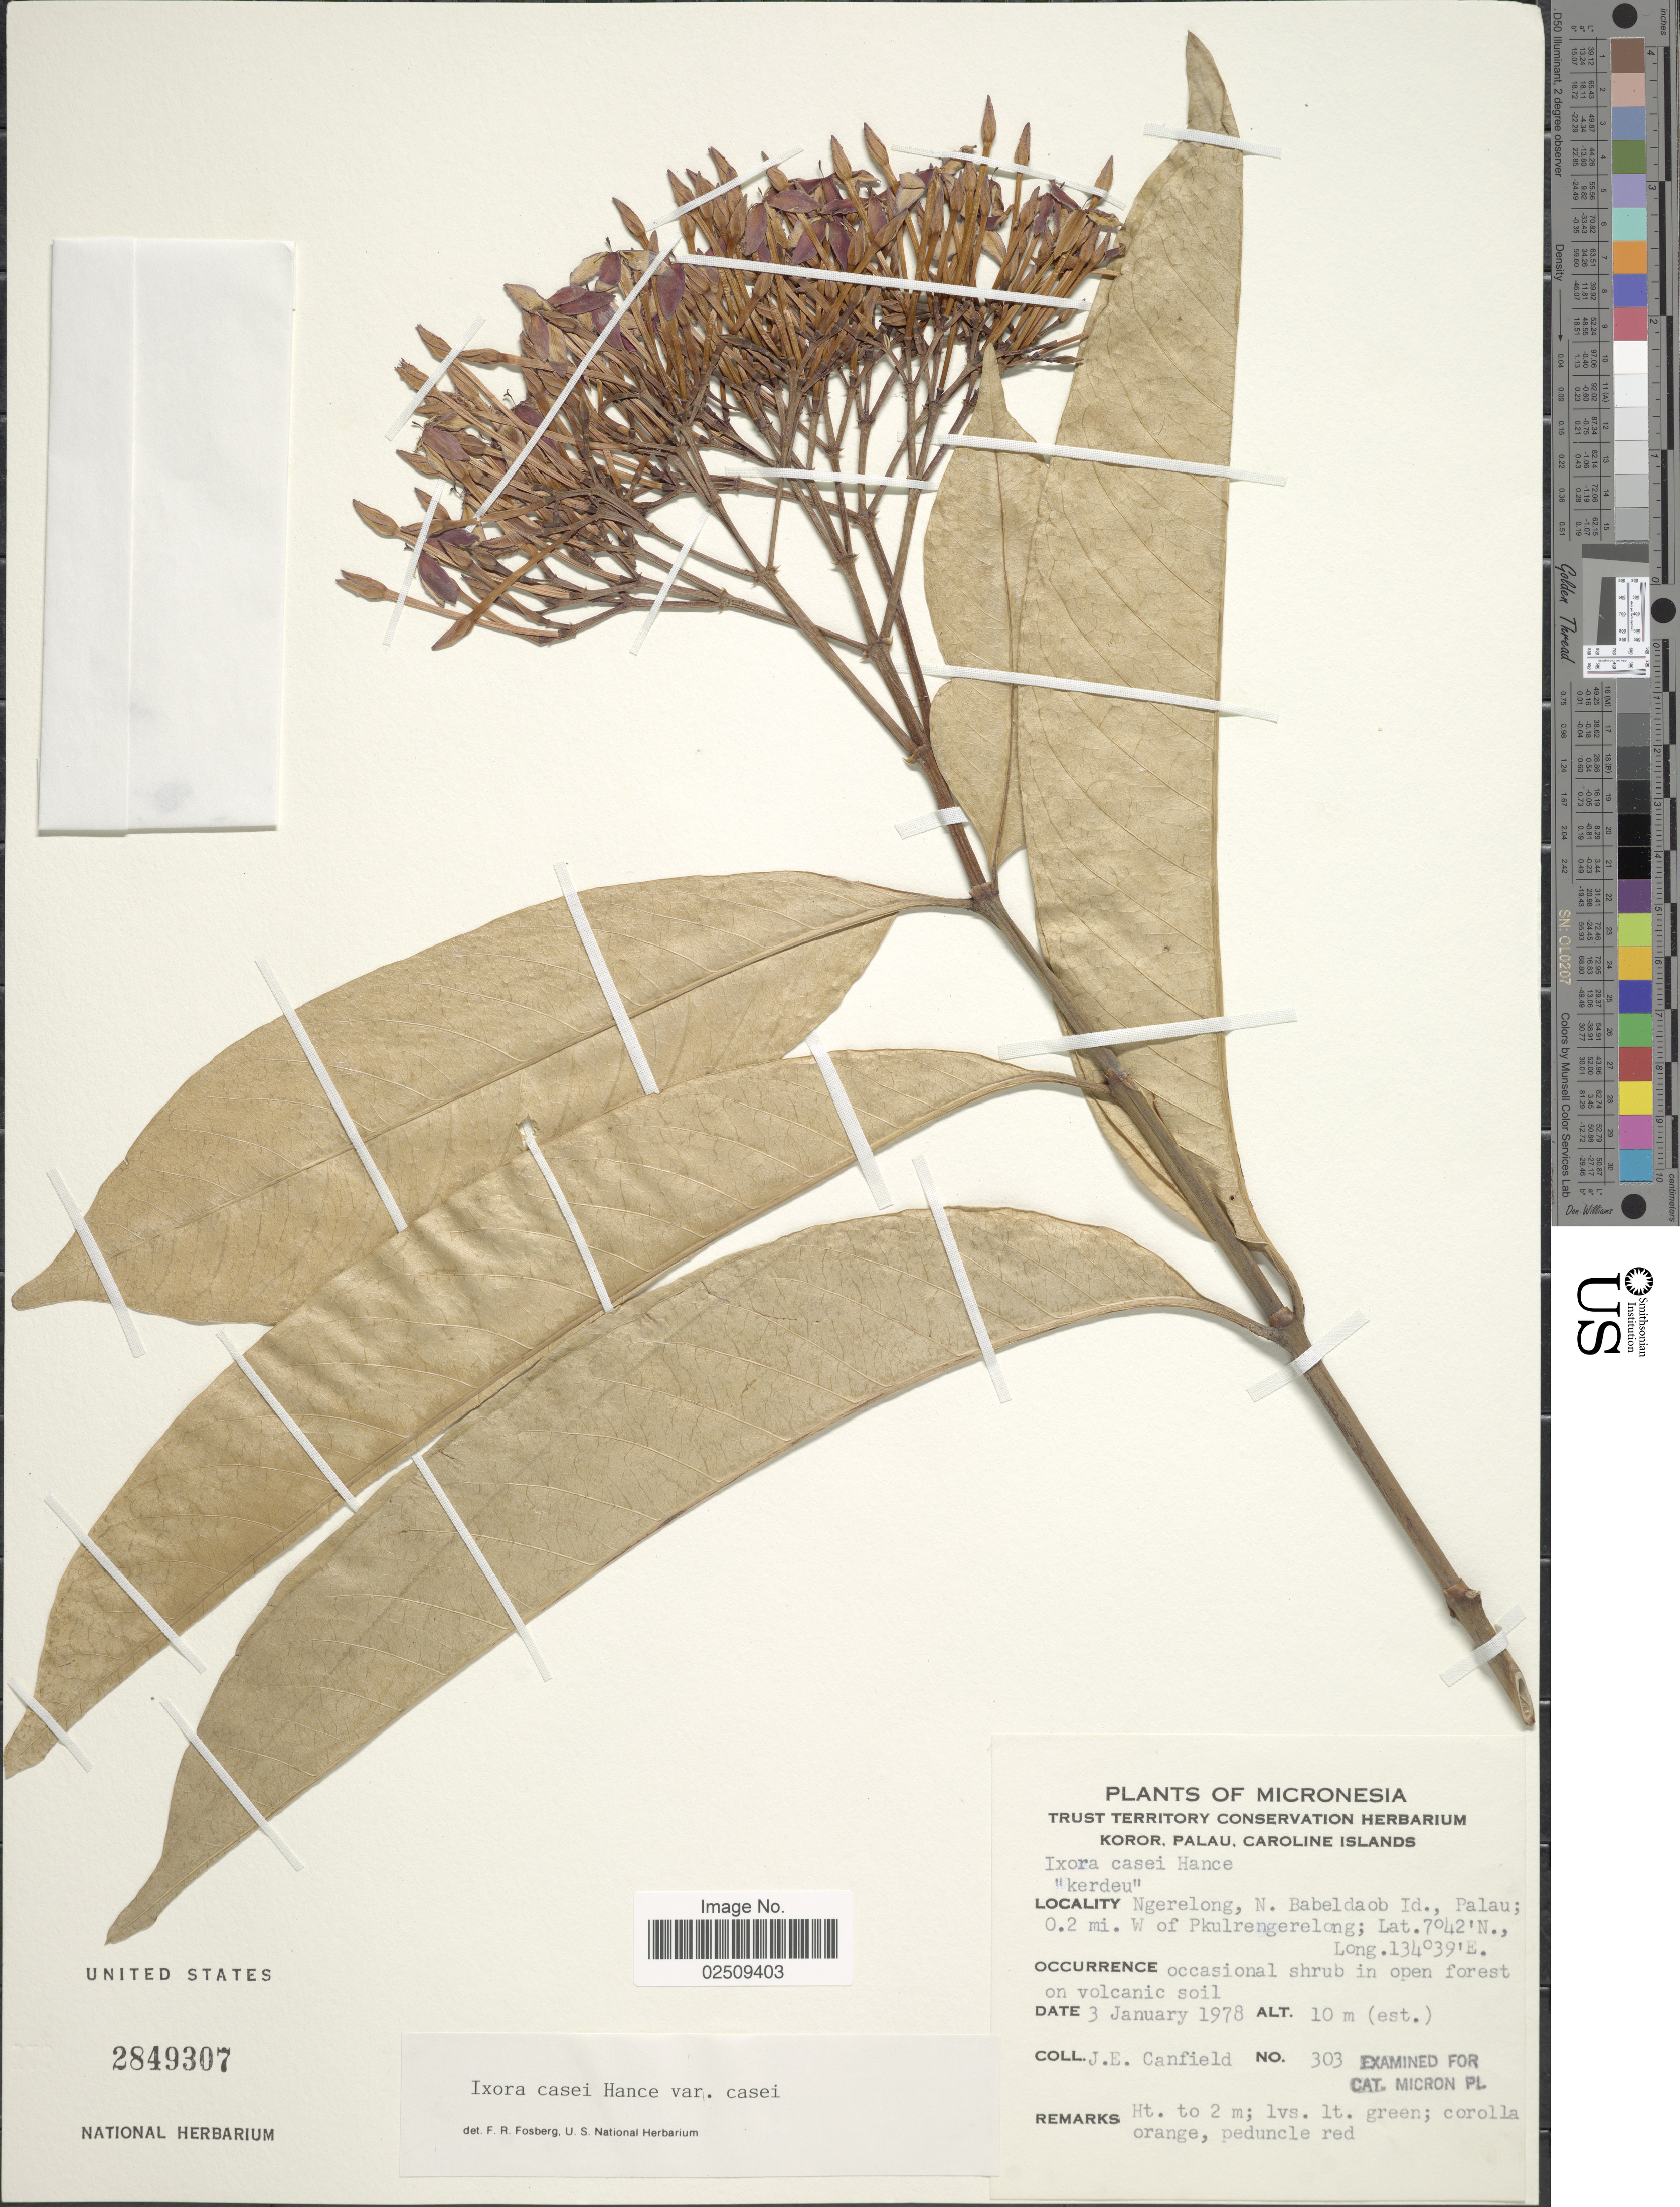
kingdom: Plantae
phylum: Tracheophyta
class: Magnoliopsida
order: Gentianales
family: Rubiaceae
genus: Ixora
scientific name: Ixora casei var. casei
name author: Hance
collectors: J. E. Canfield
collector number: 303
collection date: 1978-01-03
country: Palau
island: Babeldaob [Babelthuap]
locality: Ngerelong, N Babeldaob Id., Palu; 0.2 mi W of Pkulrengerelong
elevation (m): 10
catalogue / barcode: US 2849307